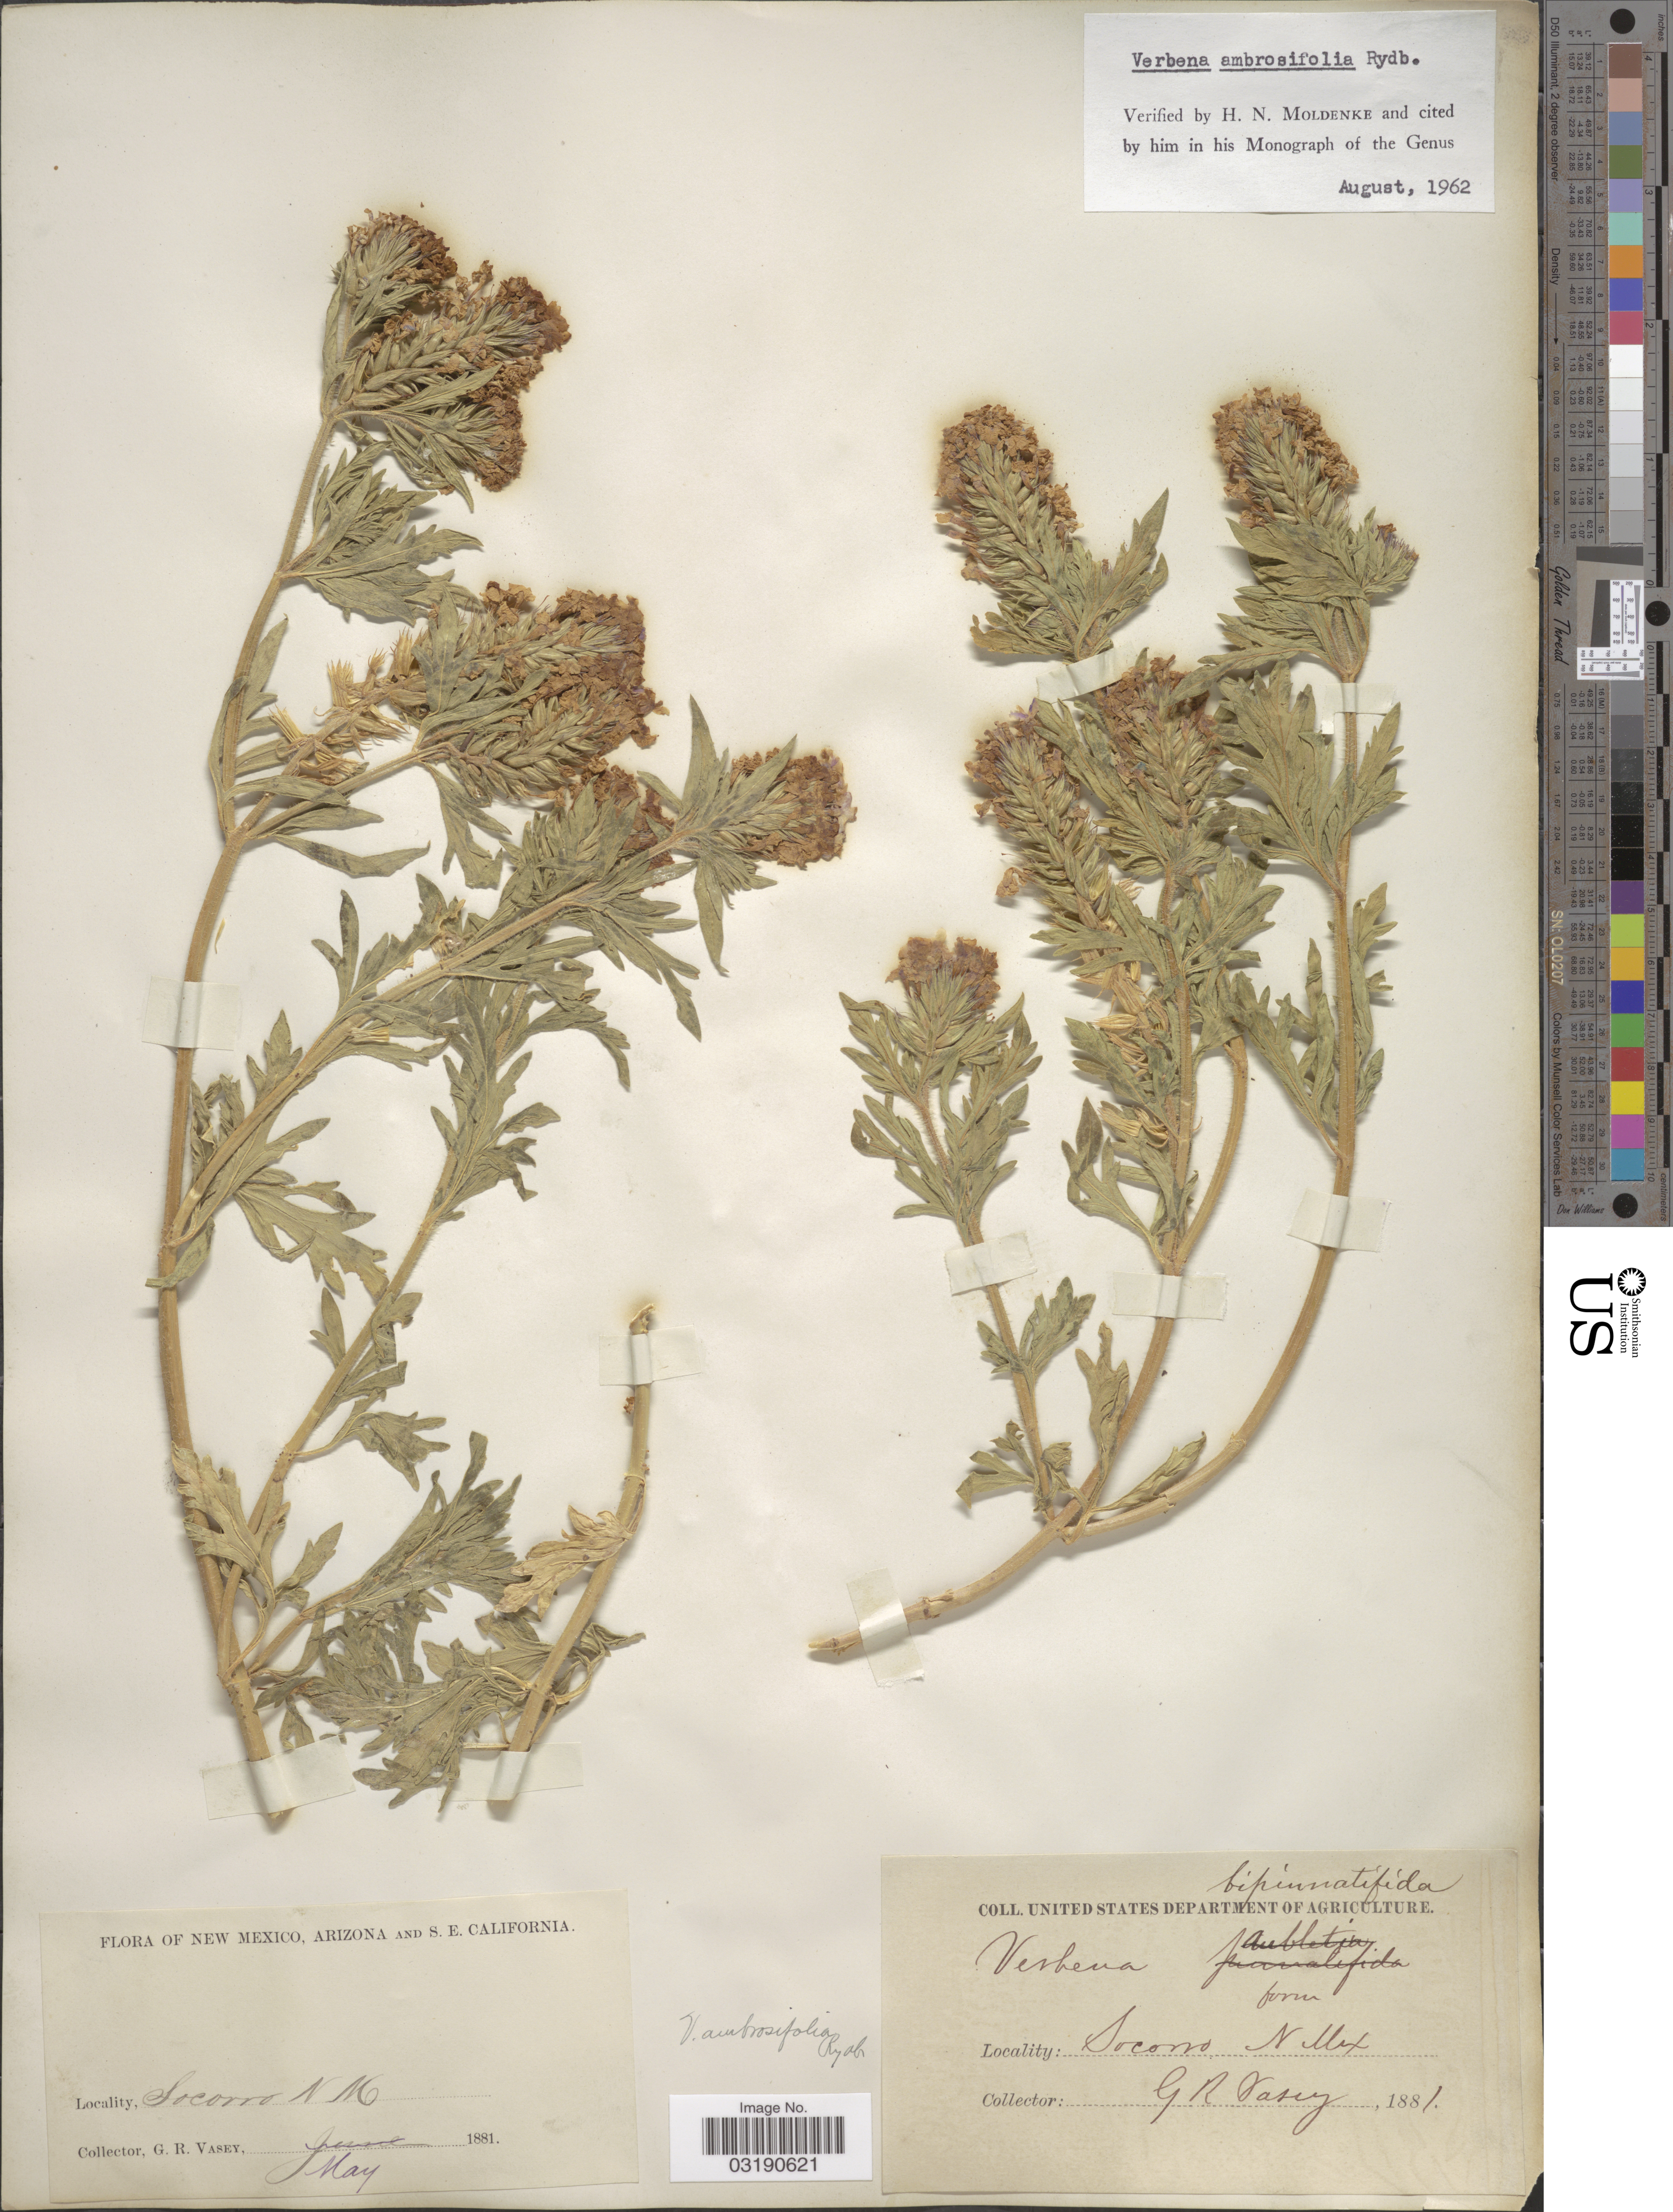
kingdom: Plantae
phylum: Tracheophyta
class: Magnoliopsida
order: Lamiales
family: Verbenaceae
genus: Verbena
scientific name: Verbena ambrosiifolia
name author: Rydb. ex Small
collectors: G. R. Vasey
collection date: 1881-05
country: United States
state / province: New Mexico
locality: Socorro.